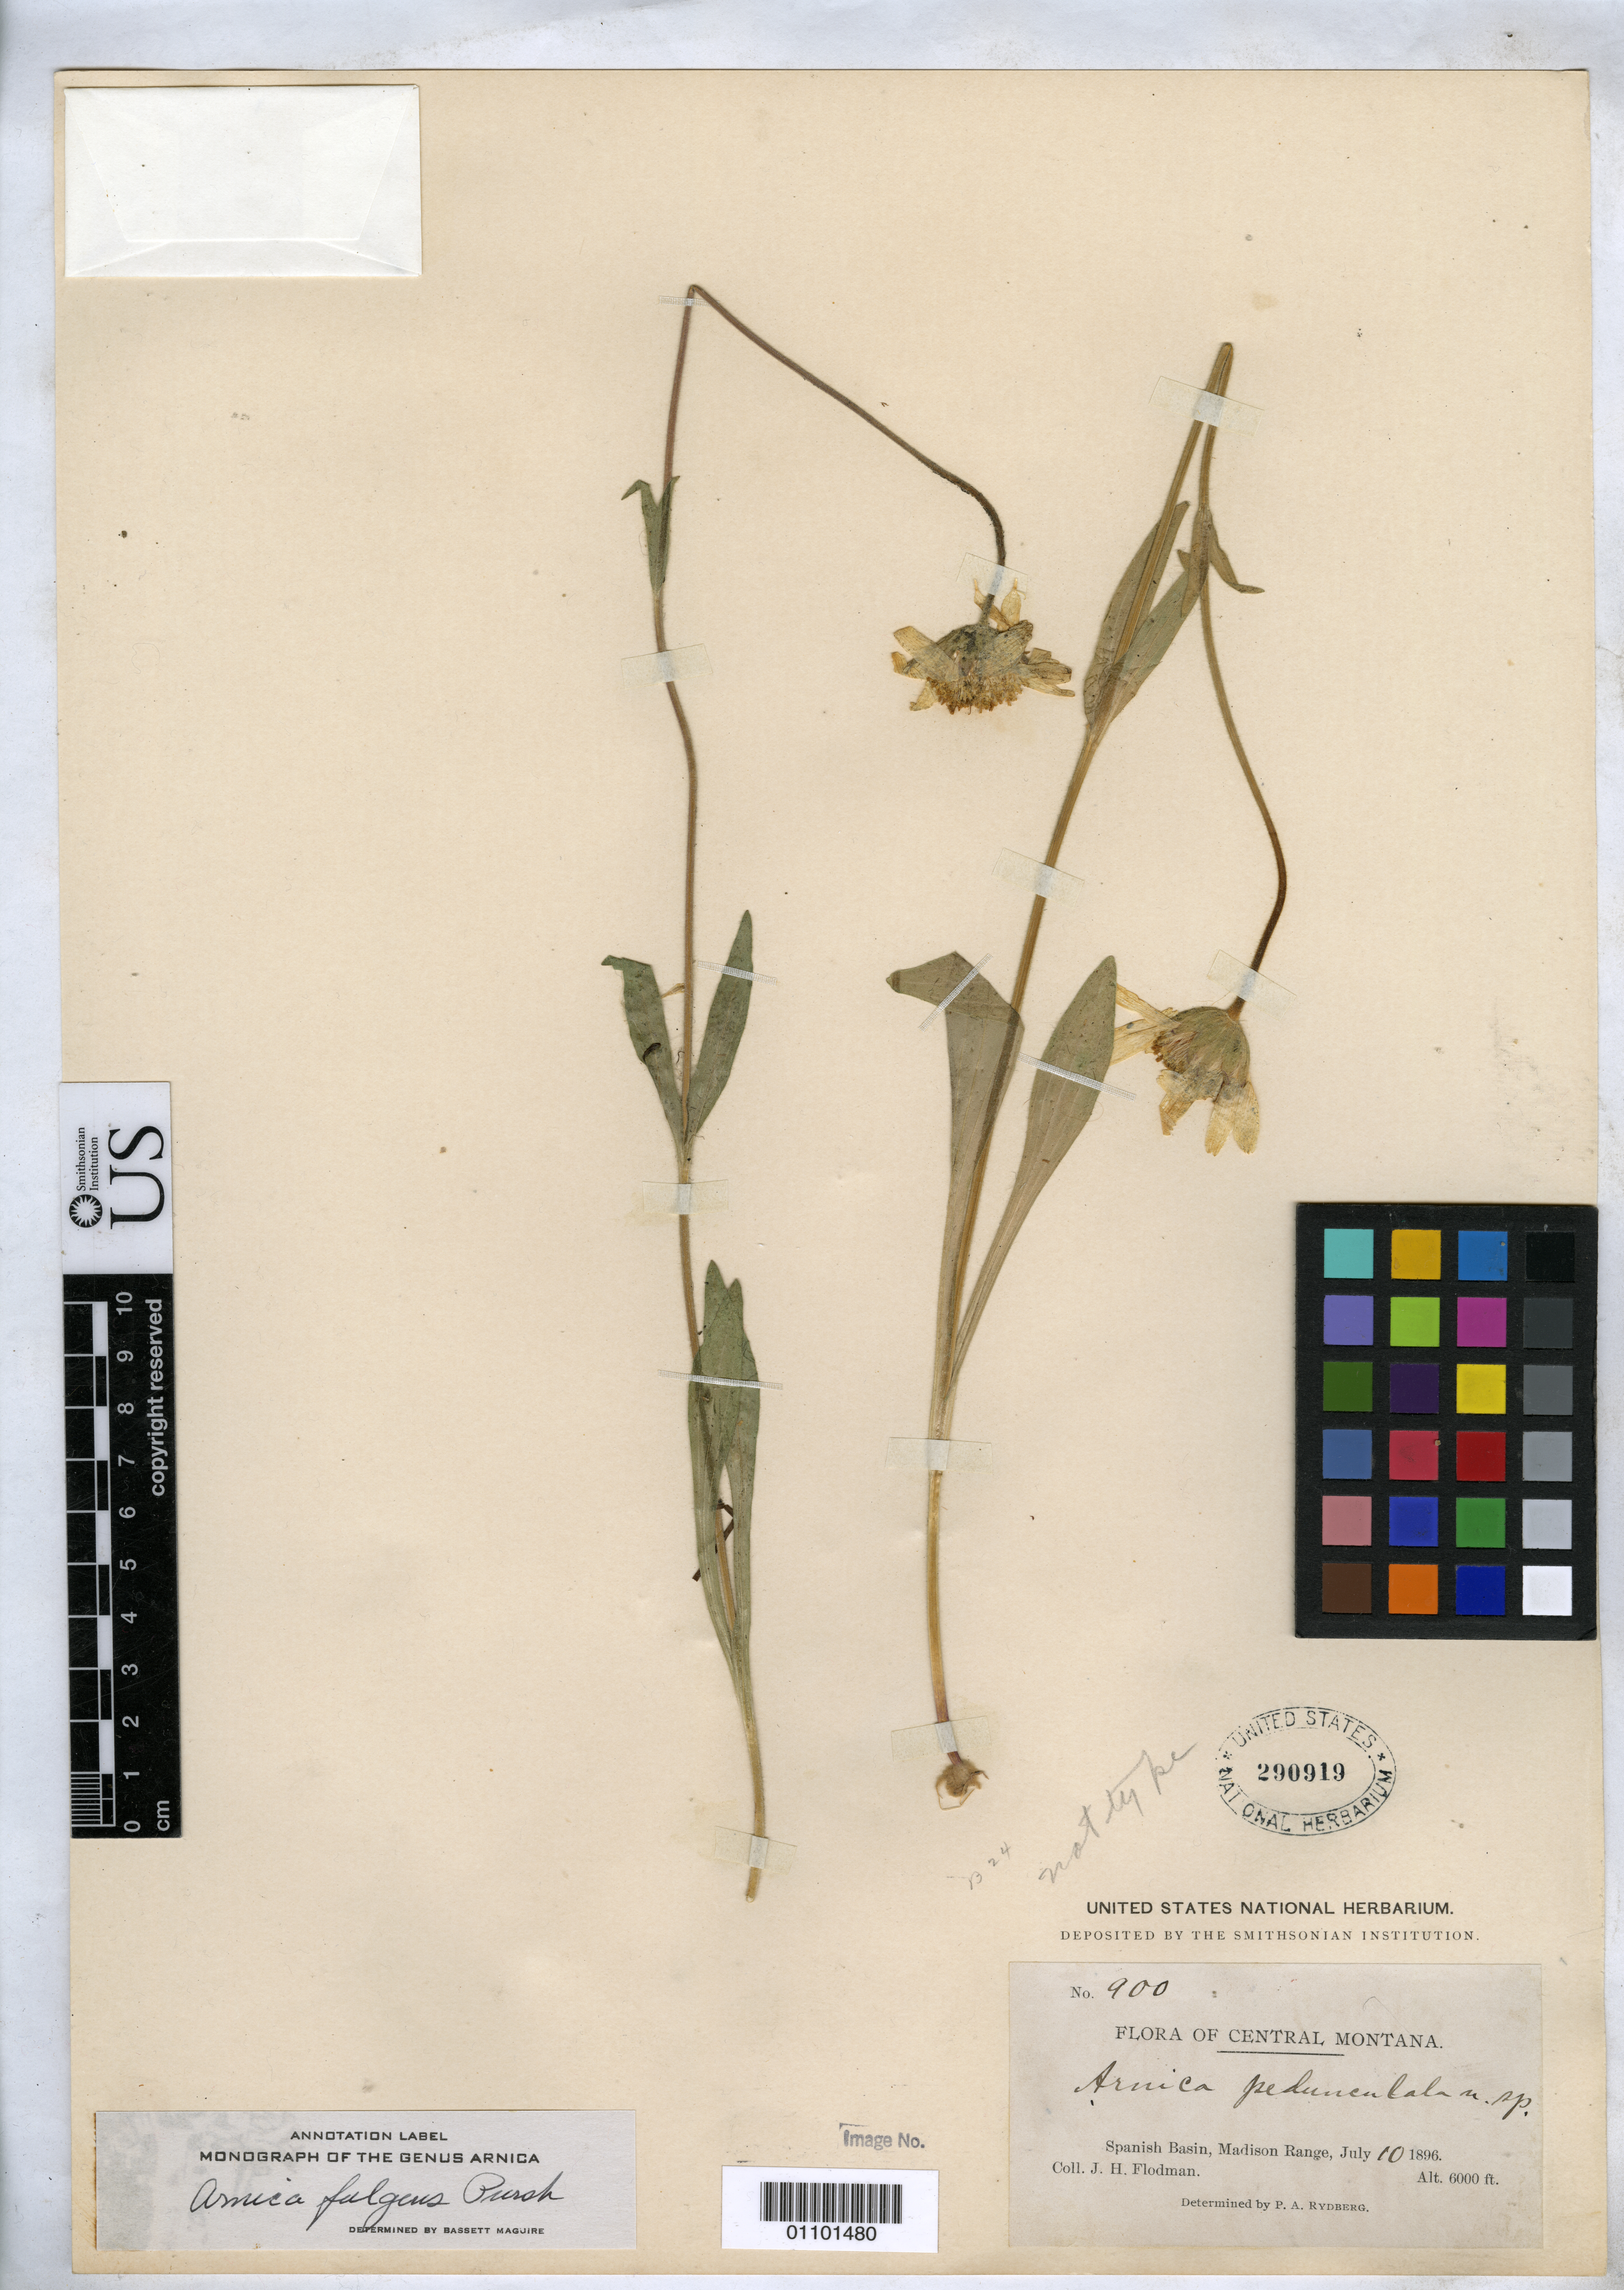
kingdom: Plantae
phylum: Tracheophyta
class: Magnoliopsida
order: Asterales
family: Asteraceae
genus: Arnica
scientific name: Arnica pedunculata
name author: Rydb.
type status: Syntype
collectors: J. Flodman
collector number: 900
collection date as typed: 10 Jul 1896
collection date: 1896-07-10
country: United States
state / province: Montana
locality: Spanish basin, madison range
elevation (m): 1829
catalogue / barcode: US 290919